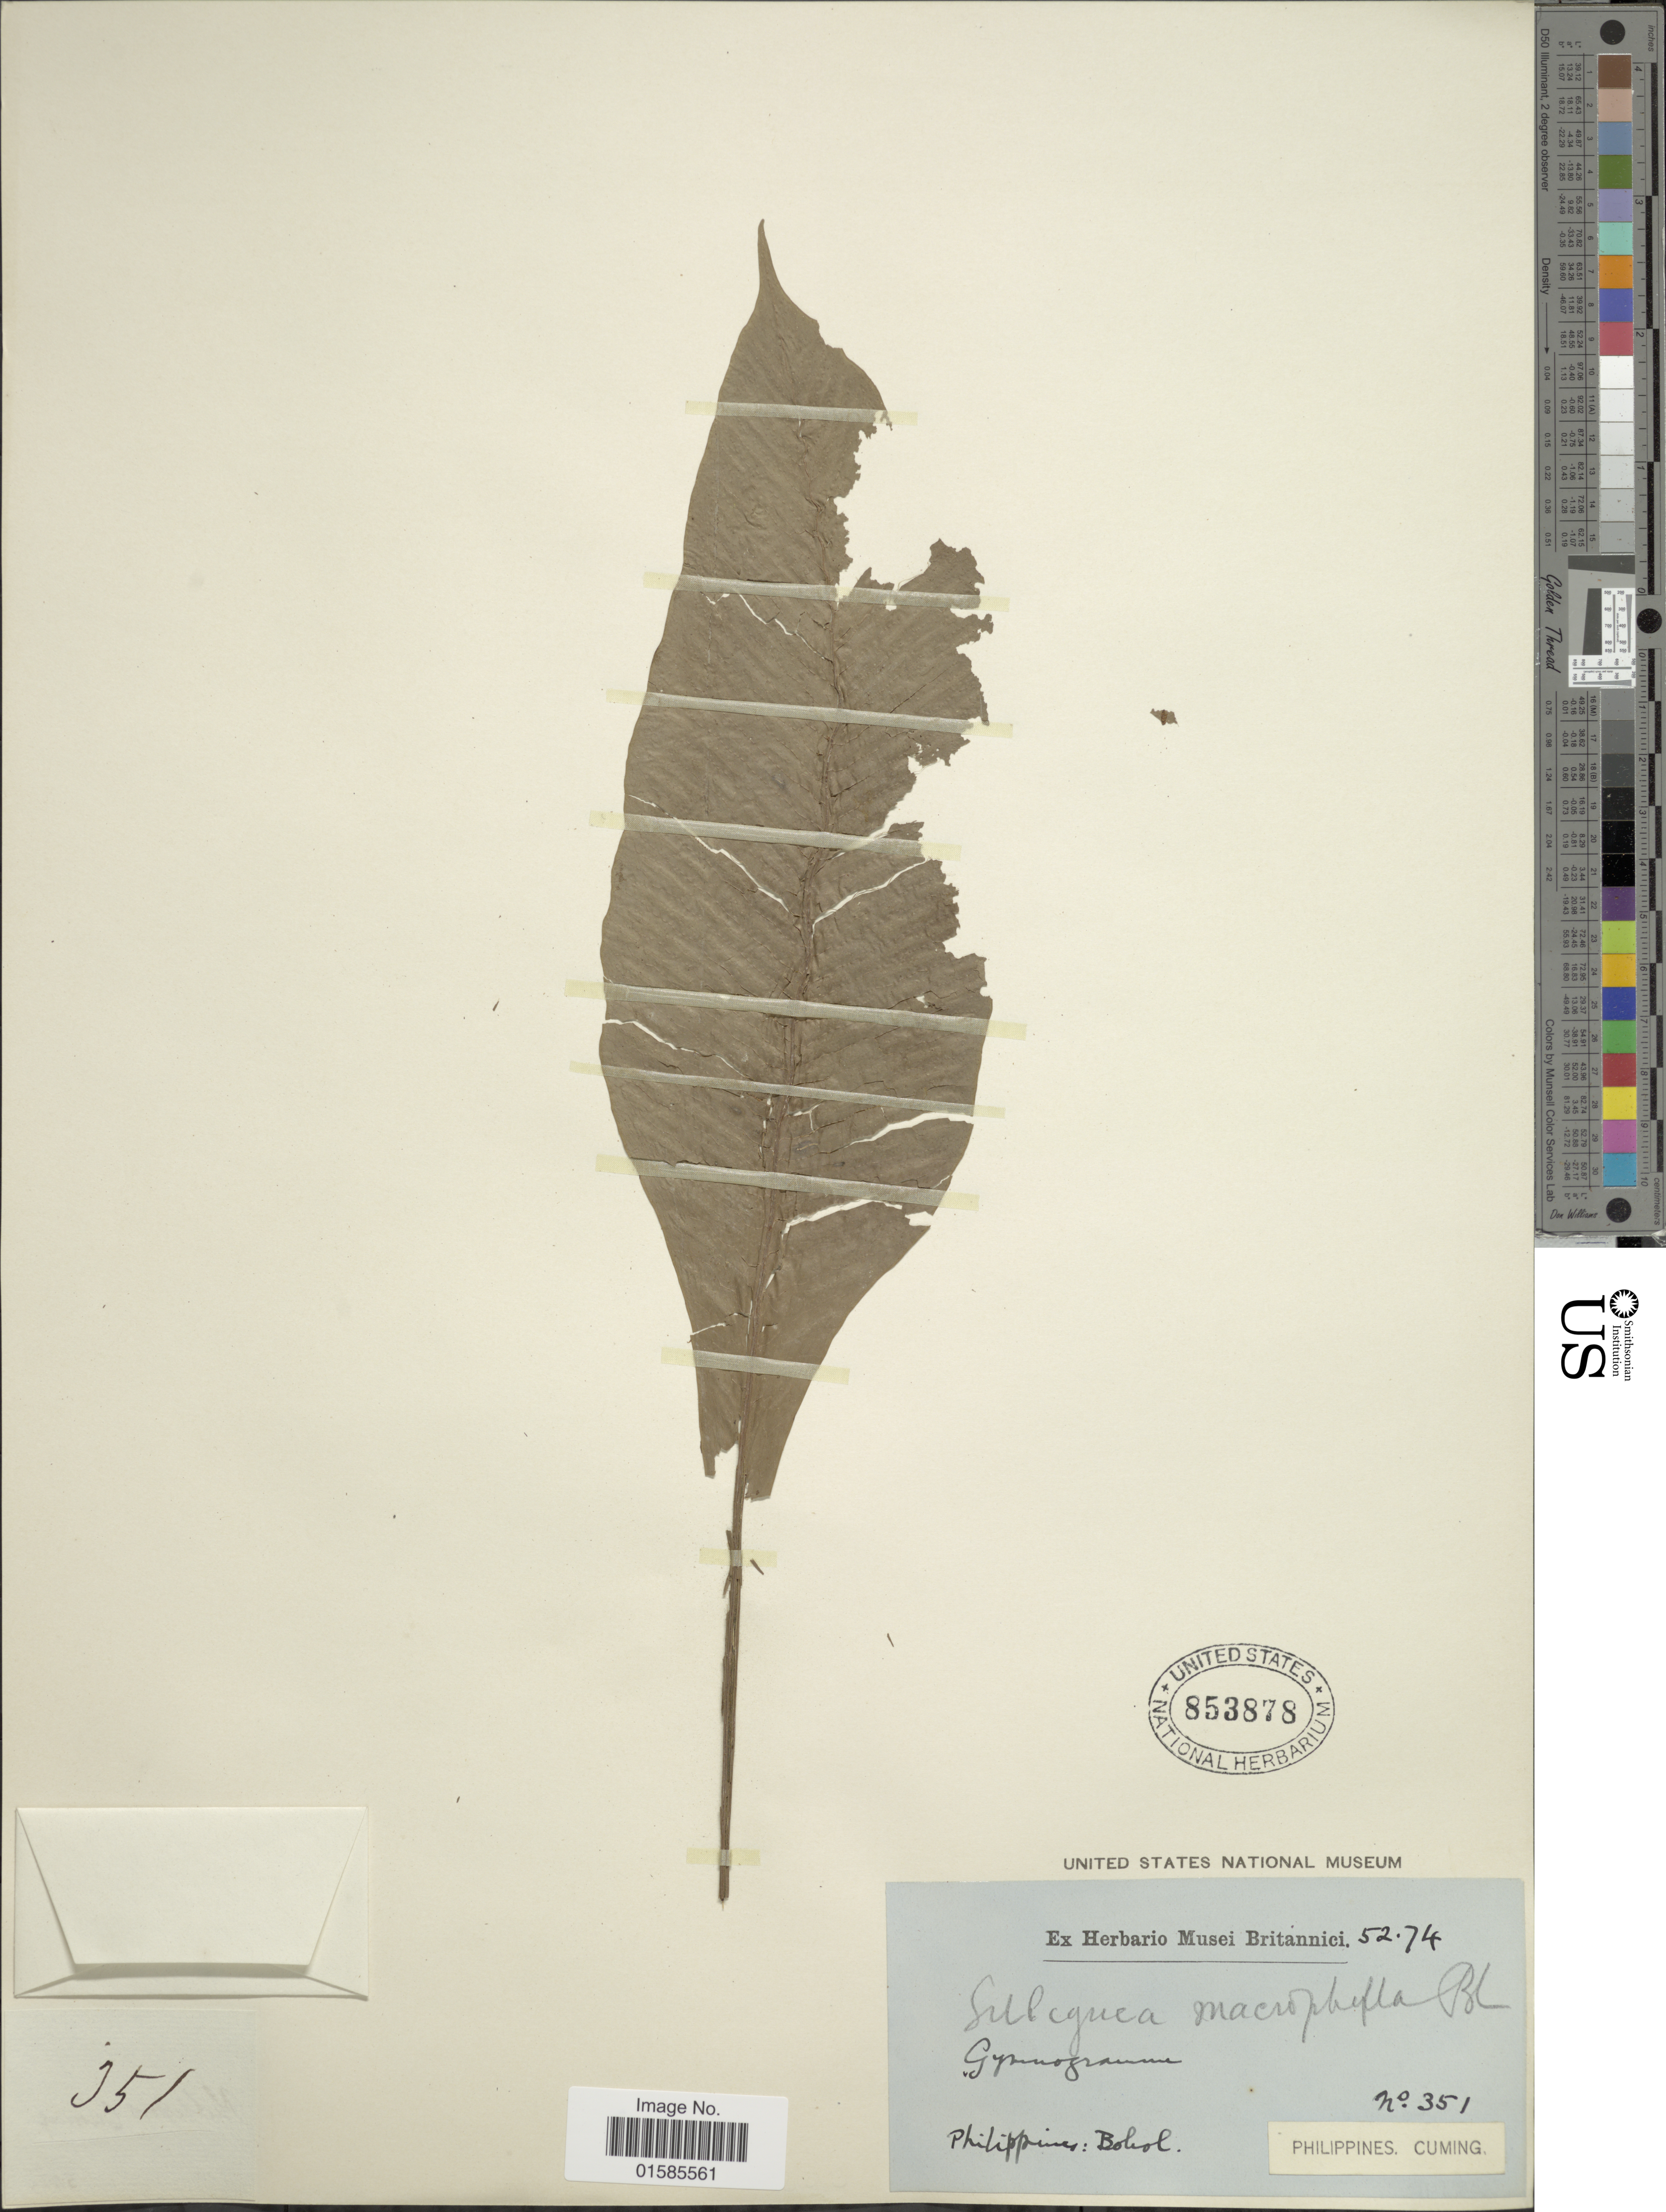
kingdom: Plantae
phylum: Tracheophyta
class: Polypodiopsida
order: Polypodiales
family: Polypodiaceae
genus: Leptochilus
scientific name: Leptochilus macrophyllus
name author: (Blume) Noot.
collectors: -. Cuming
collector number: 351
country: Philippines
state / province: Central Visayas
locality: Bohol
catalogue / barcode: US 853878